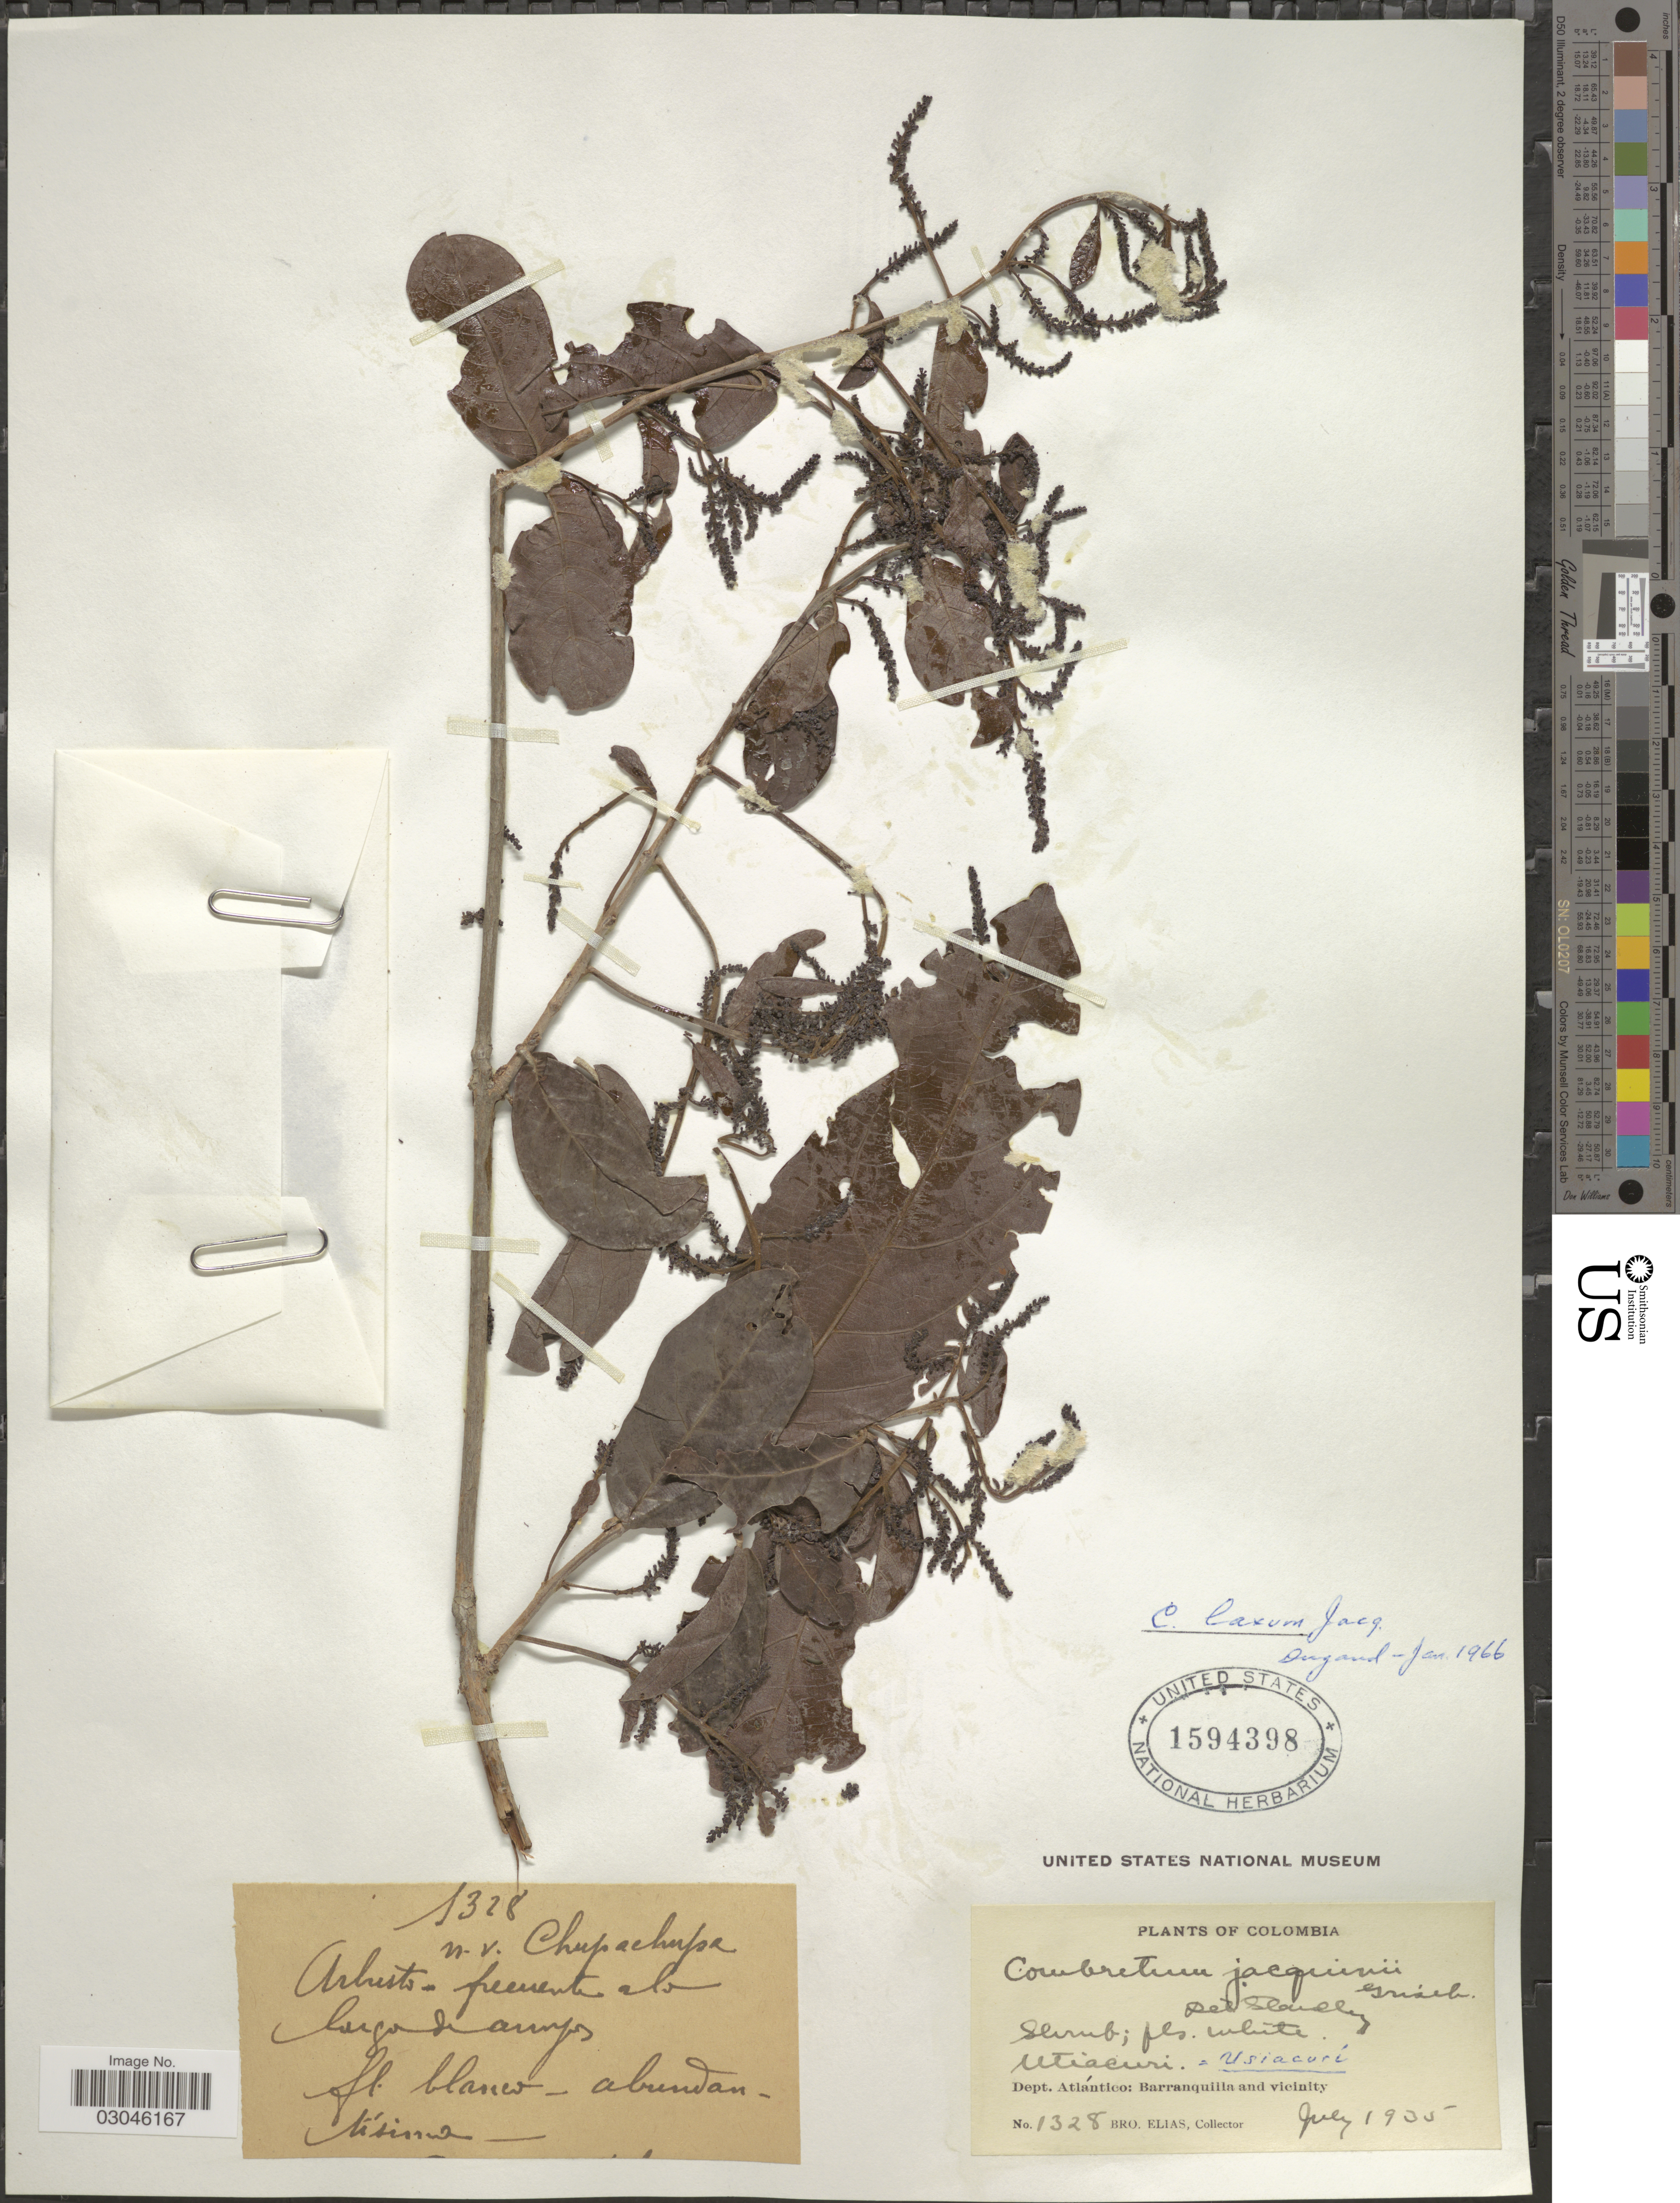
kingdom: Plantae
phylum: Tracheophyta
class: Magnoliopsida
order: Myrtales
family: Combretaceae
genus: Combretum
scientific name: Combretum laxum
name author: Jacq.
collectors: Bro. Elias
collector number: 1328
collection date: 1935-07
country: Colombia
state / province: Atlántico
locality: Usiacurí. Dept. Atlántico: Barranquilla and vicinity.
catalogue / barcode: US 1594398